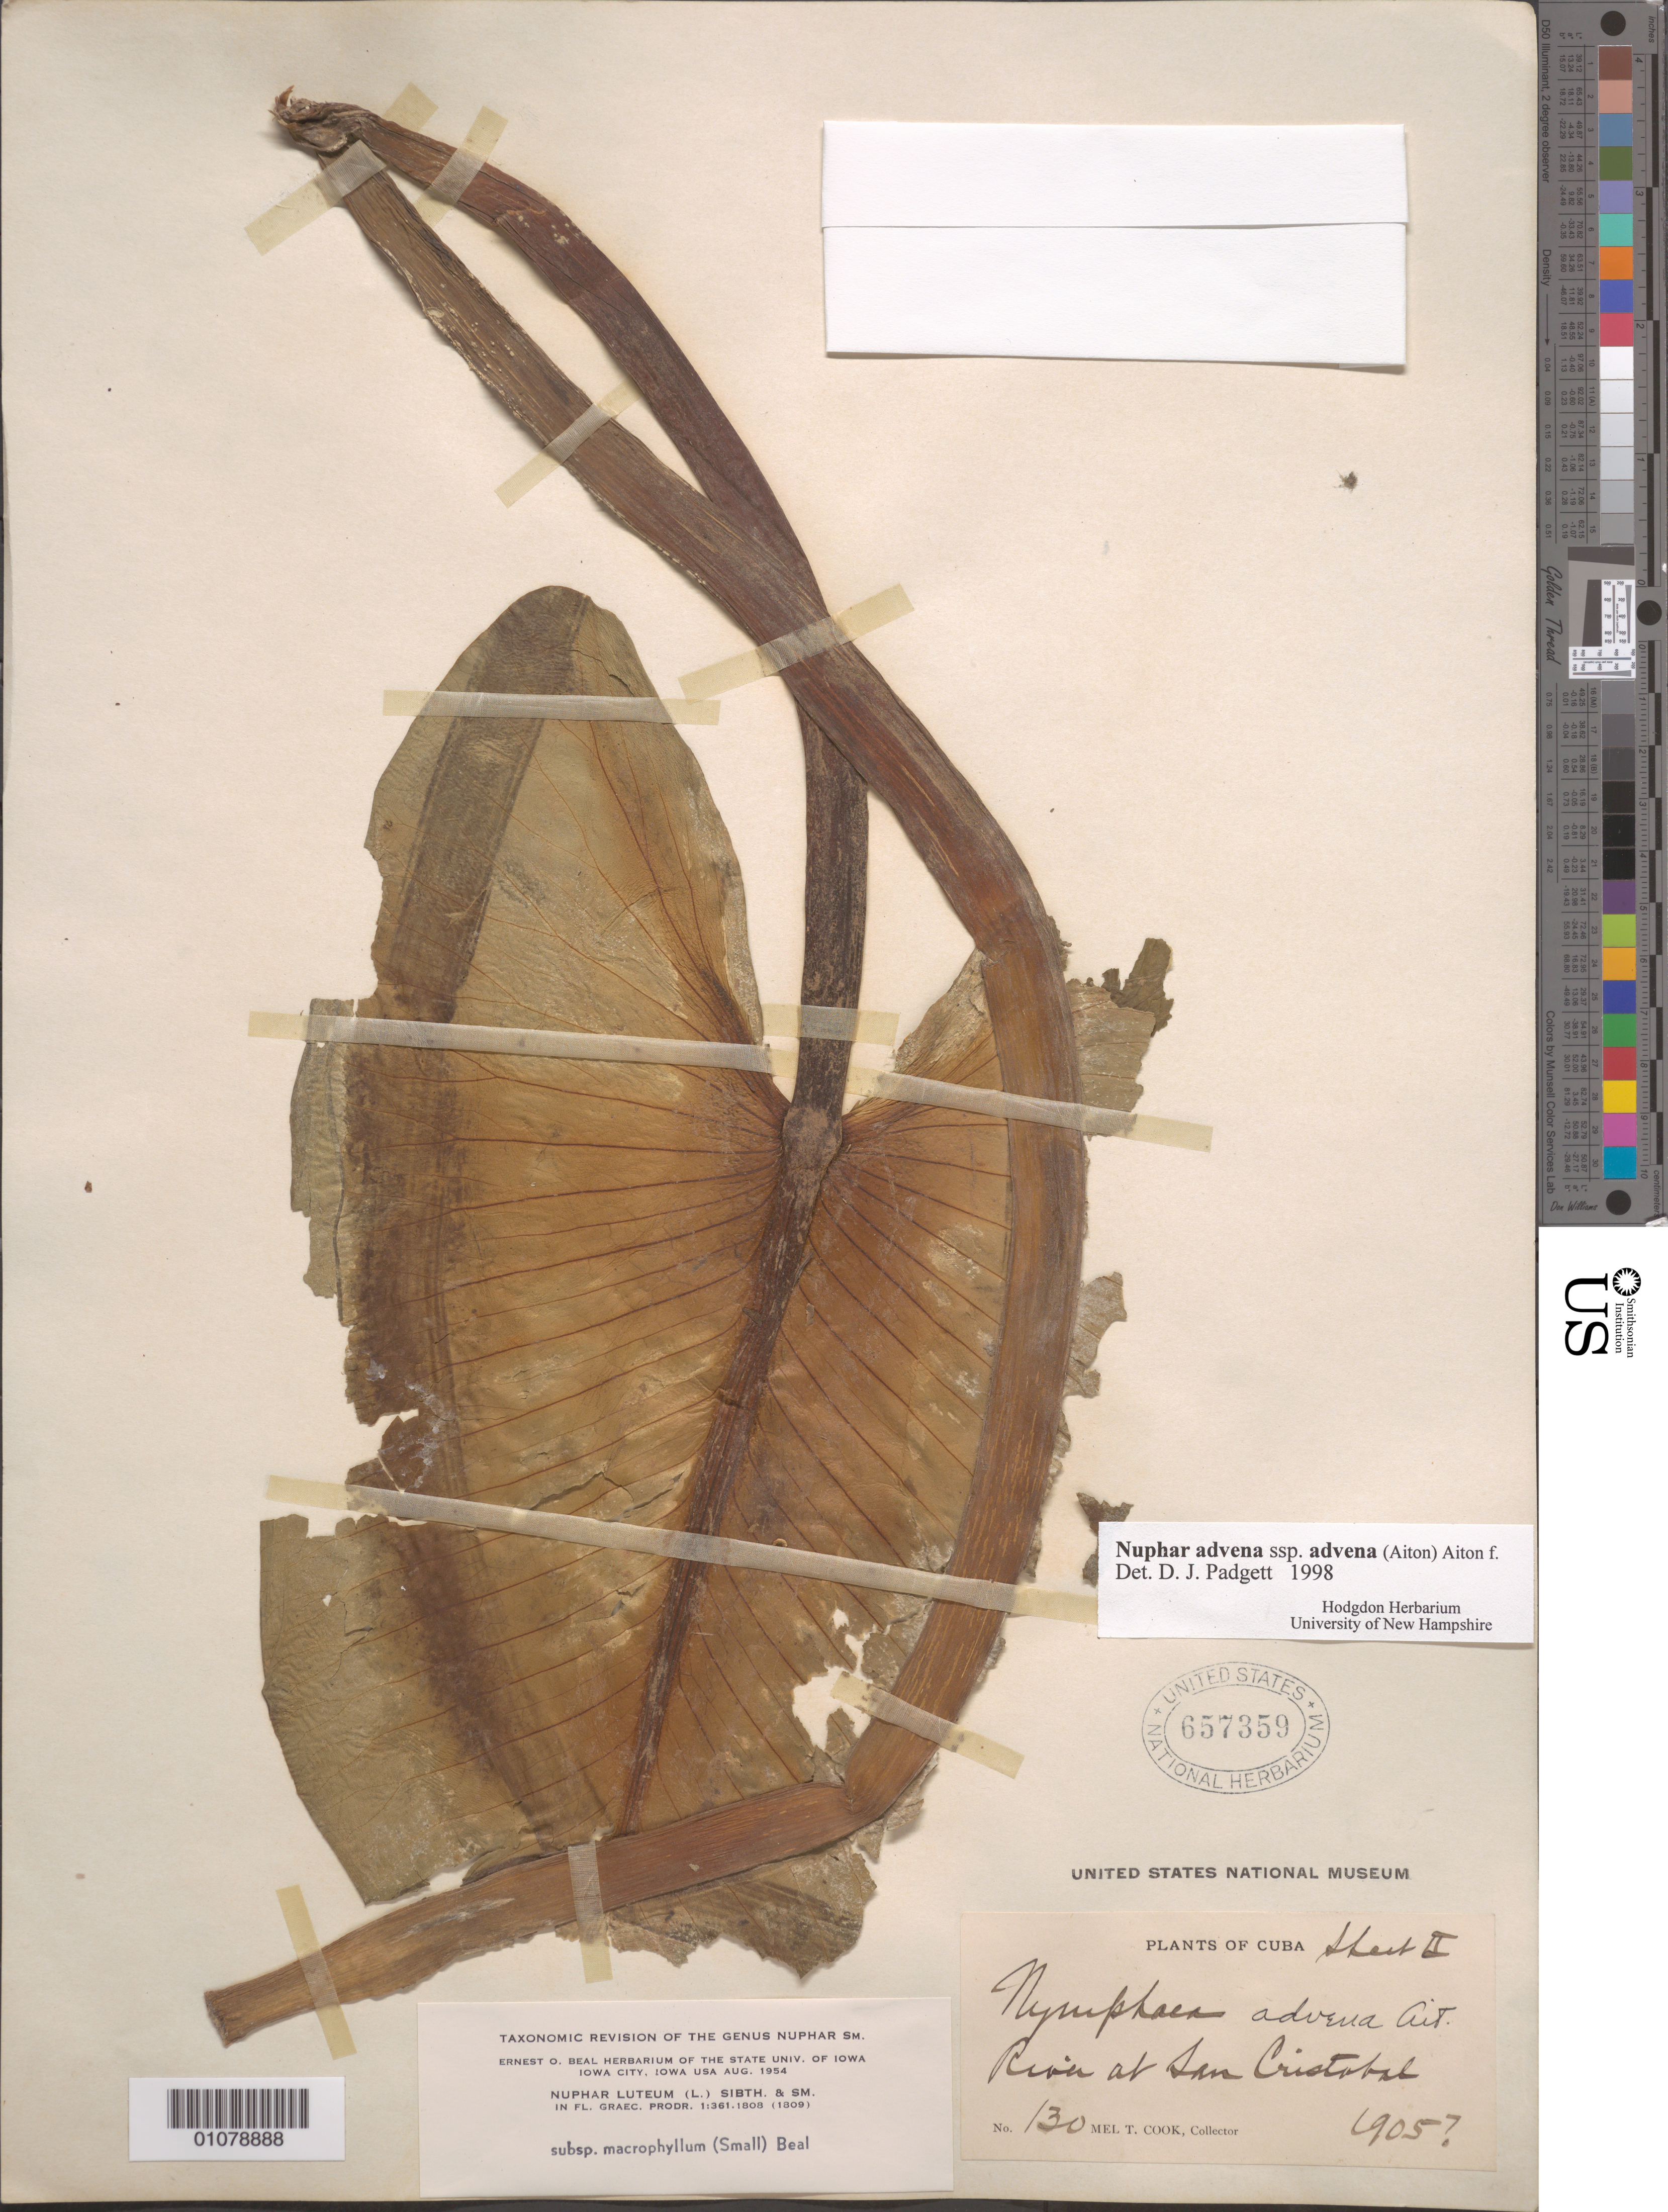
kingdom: Plantae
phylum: Tracheophyta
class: Magnoliopsida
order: Nymphaeales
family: Nymphaeaceae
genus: Nuphar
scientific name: Nuphar advena subsp. advena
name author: (Aiton) W.T. Aiton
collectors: M. T. Cook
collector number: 130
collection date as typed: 1905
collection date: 1905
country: Cuba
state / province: Pinar del Rio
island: Cuba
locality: San Cristobal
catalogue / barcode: US 657359